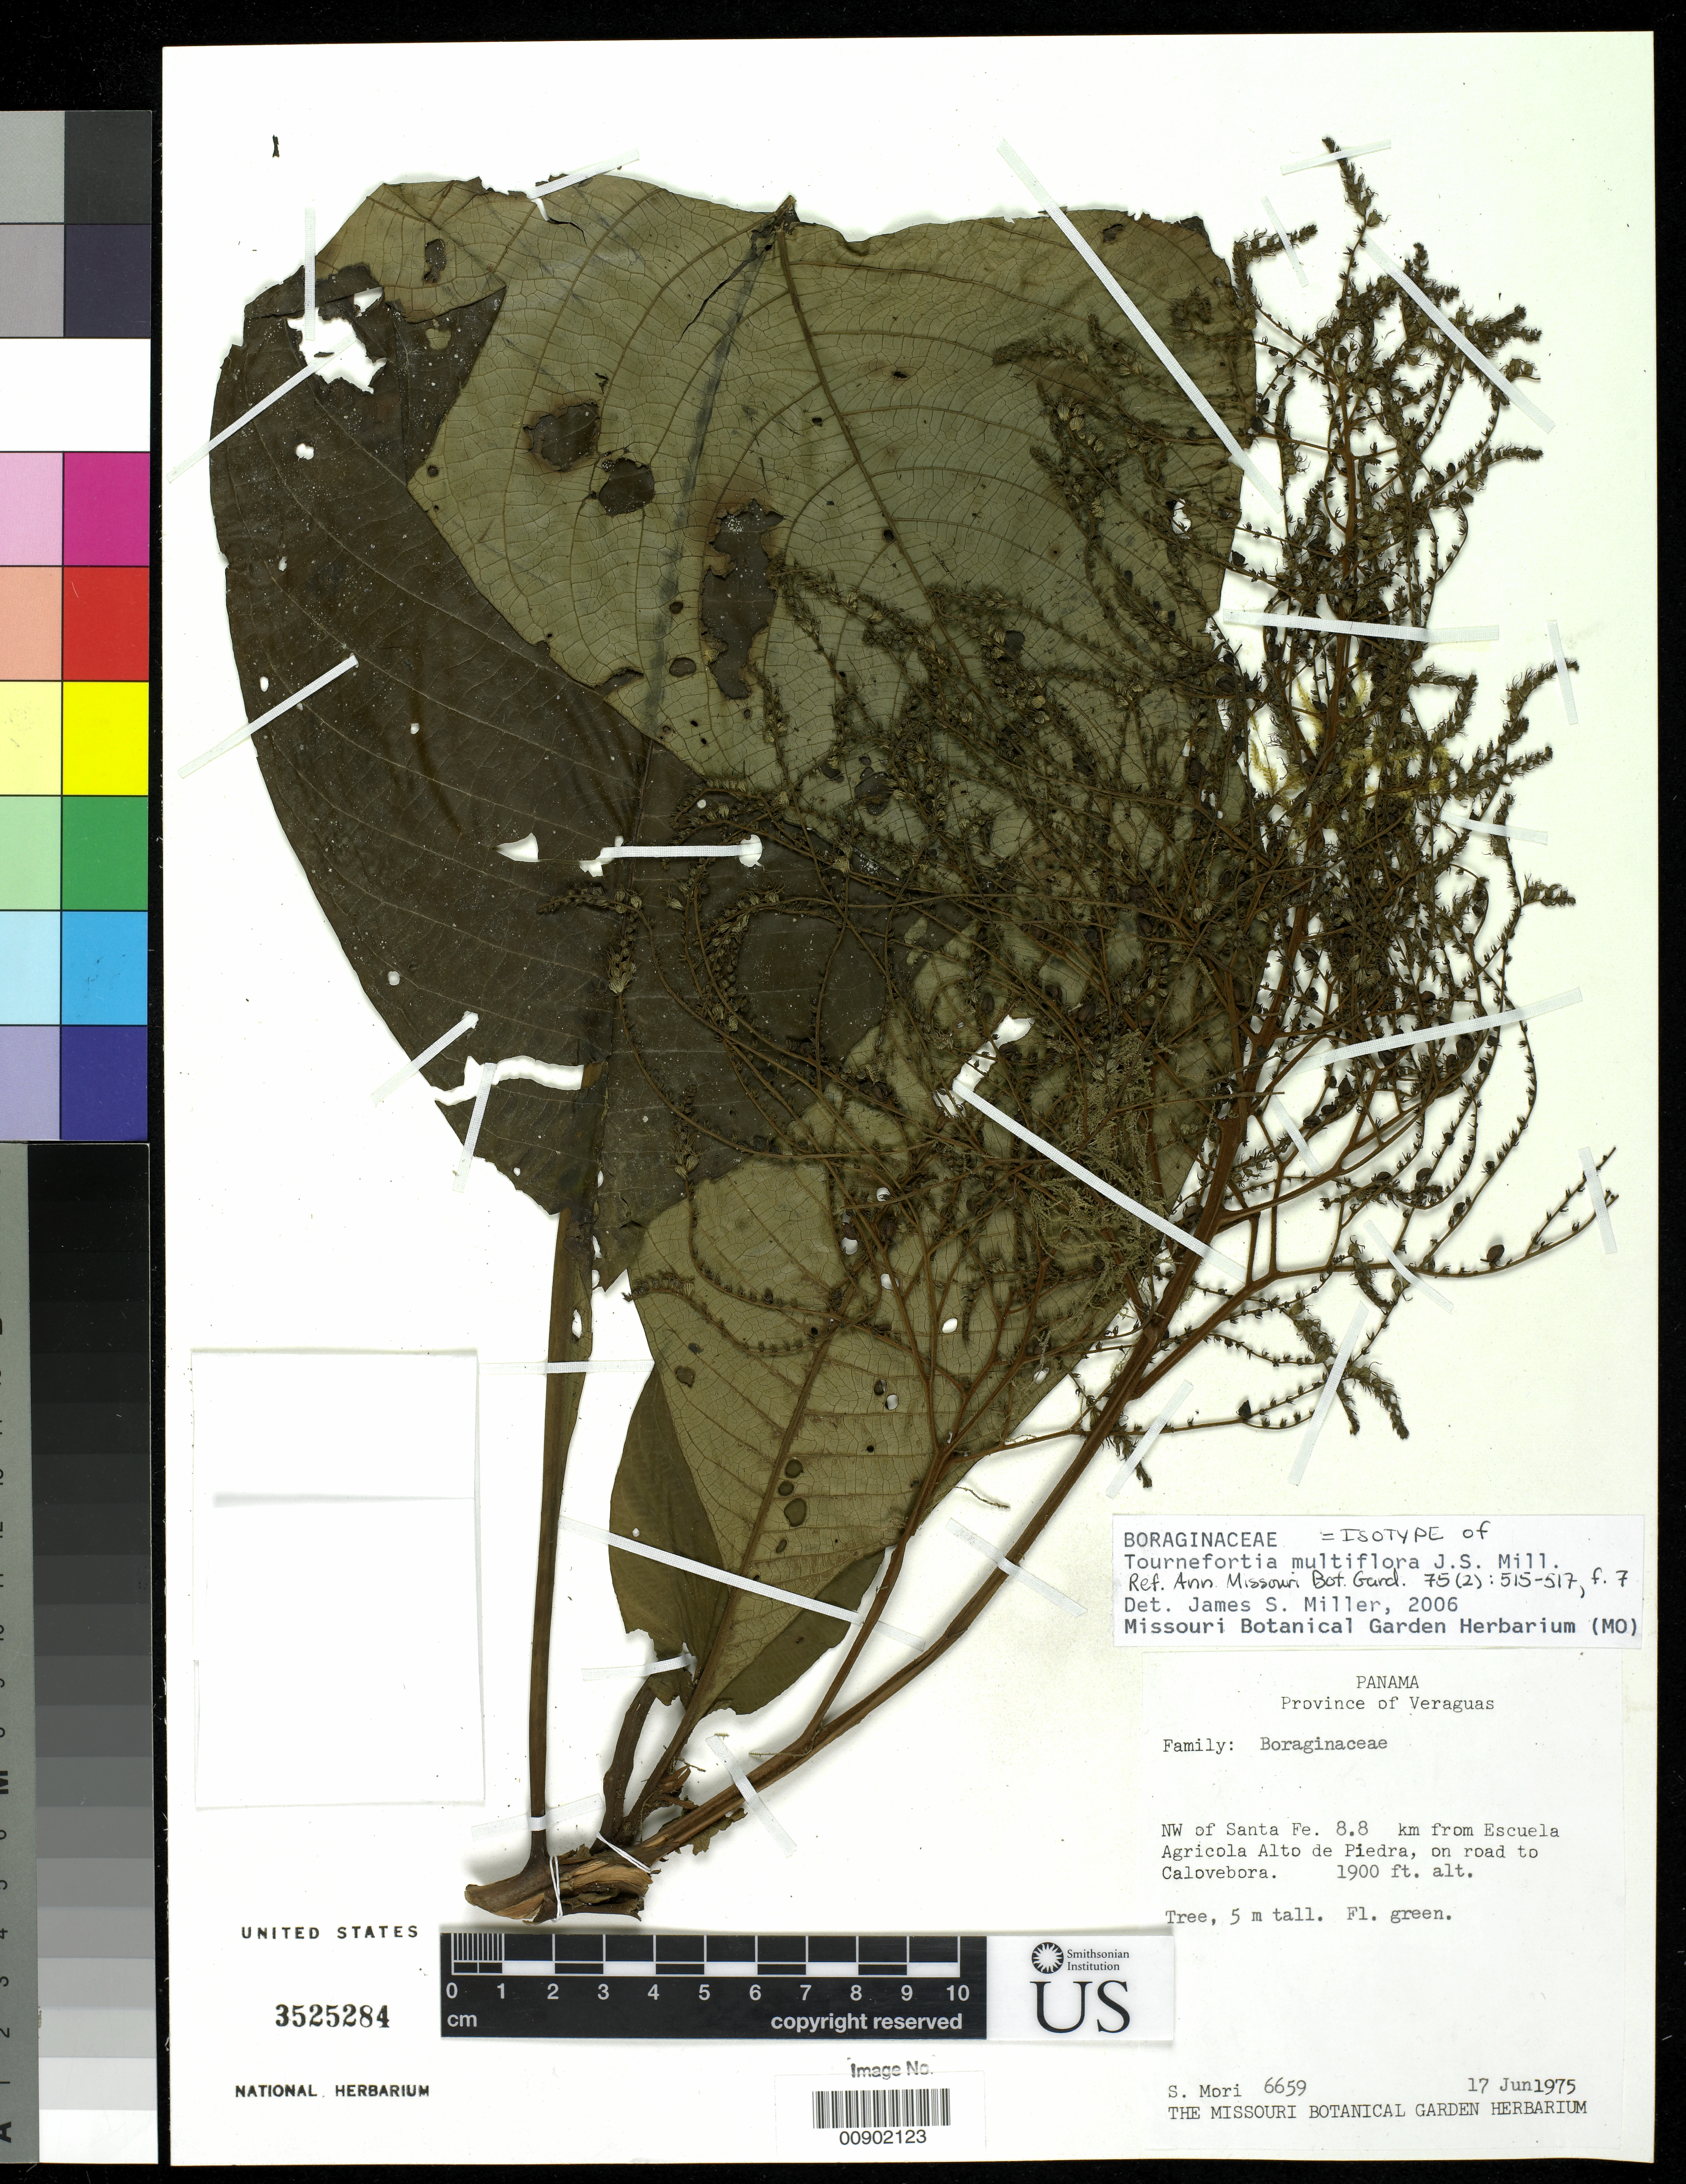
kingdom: Plantae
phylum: Tracheophyta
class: Magnoliopsida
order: Boraginales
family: Heliotropiaceae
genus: Tournefortia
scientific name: Tournefortia multiflora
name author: J.S. Mill.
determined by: Miller, James S., (MO), Missouri Botanical Garden (UNITED STATES)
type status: Isotype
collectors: S. Mori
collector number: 6659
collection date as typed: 17 Jun 1975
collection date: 1975-06-17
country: Panama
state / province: Veraguas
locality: Province of Veraguas. NW of Santa Fe. 8.8 km from Escuela Agricola Alto de Piedra, on road to Calovebora.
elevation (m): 579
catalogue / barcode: US 3525284